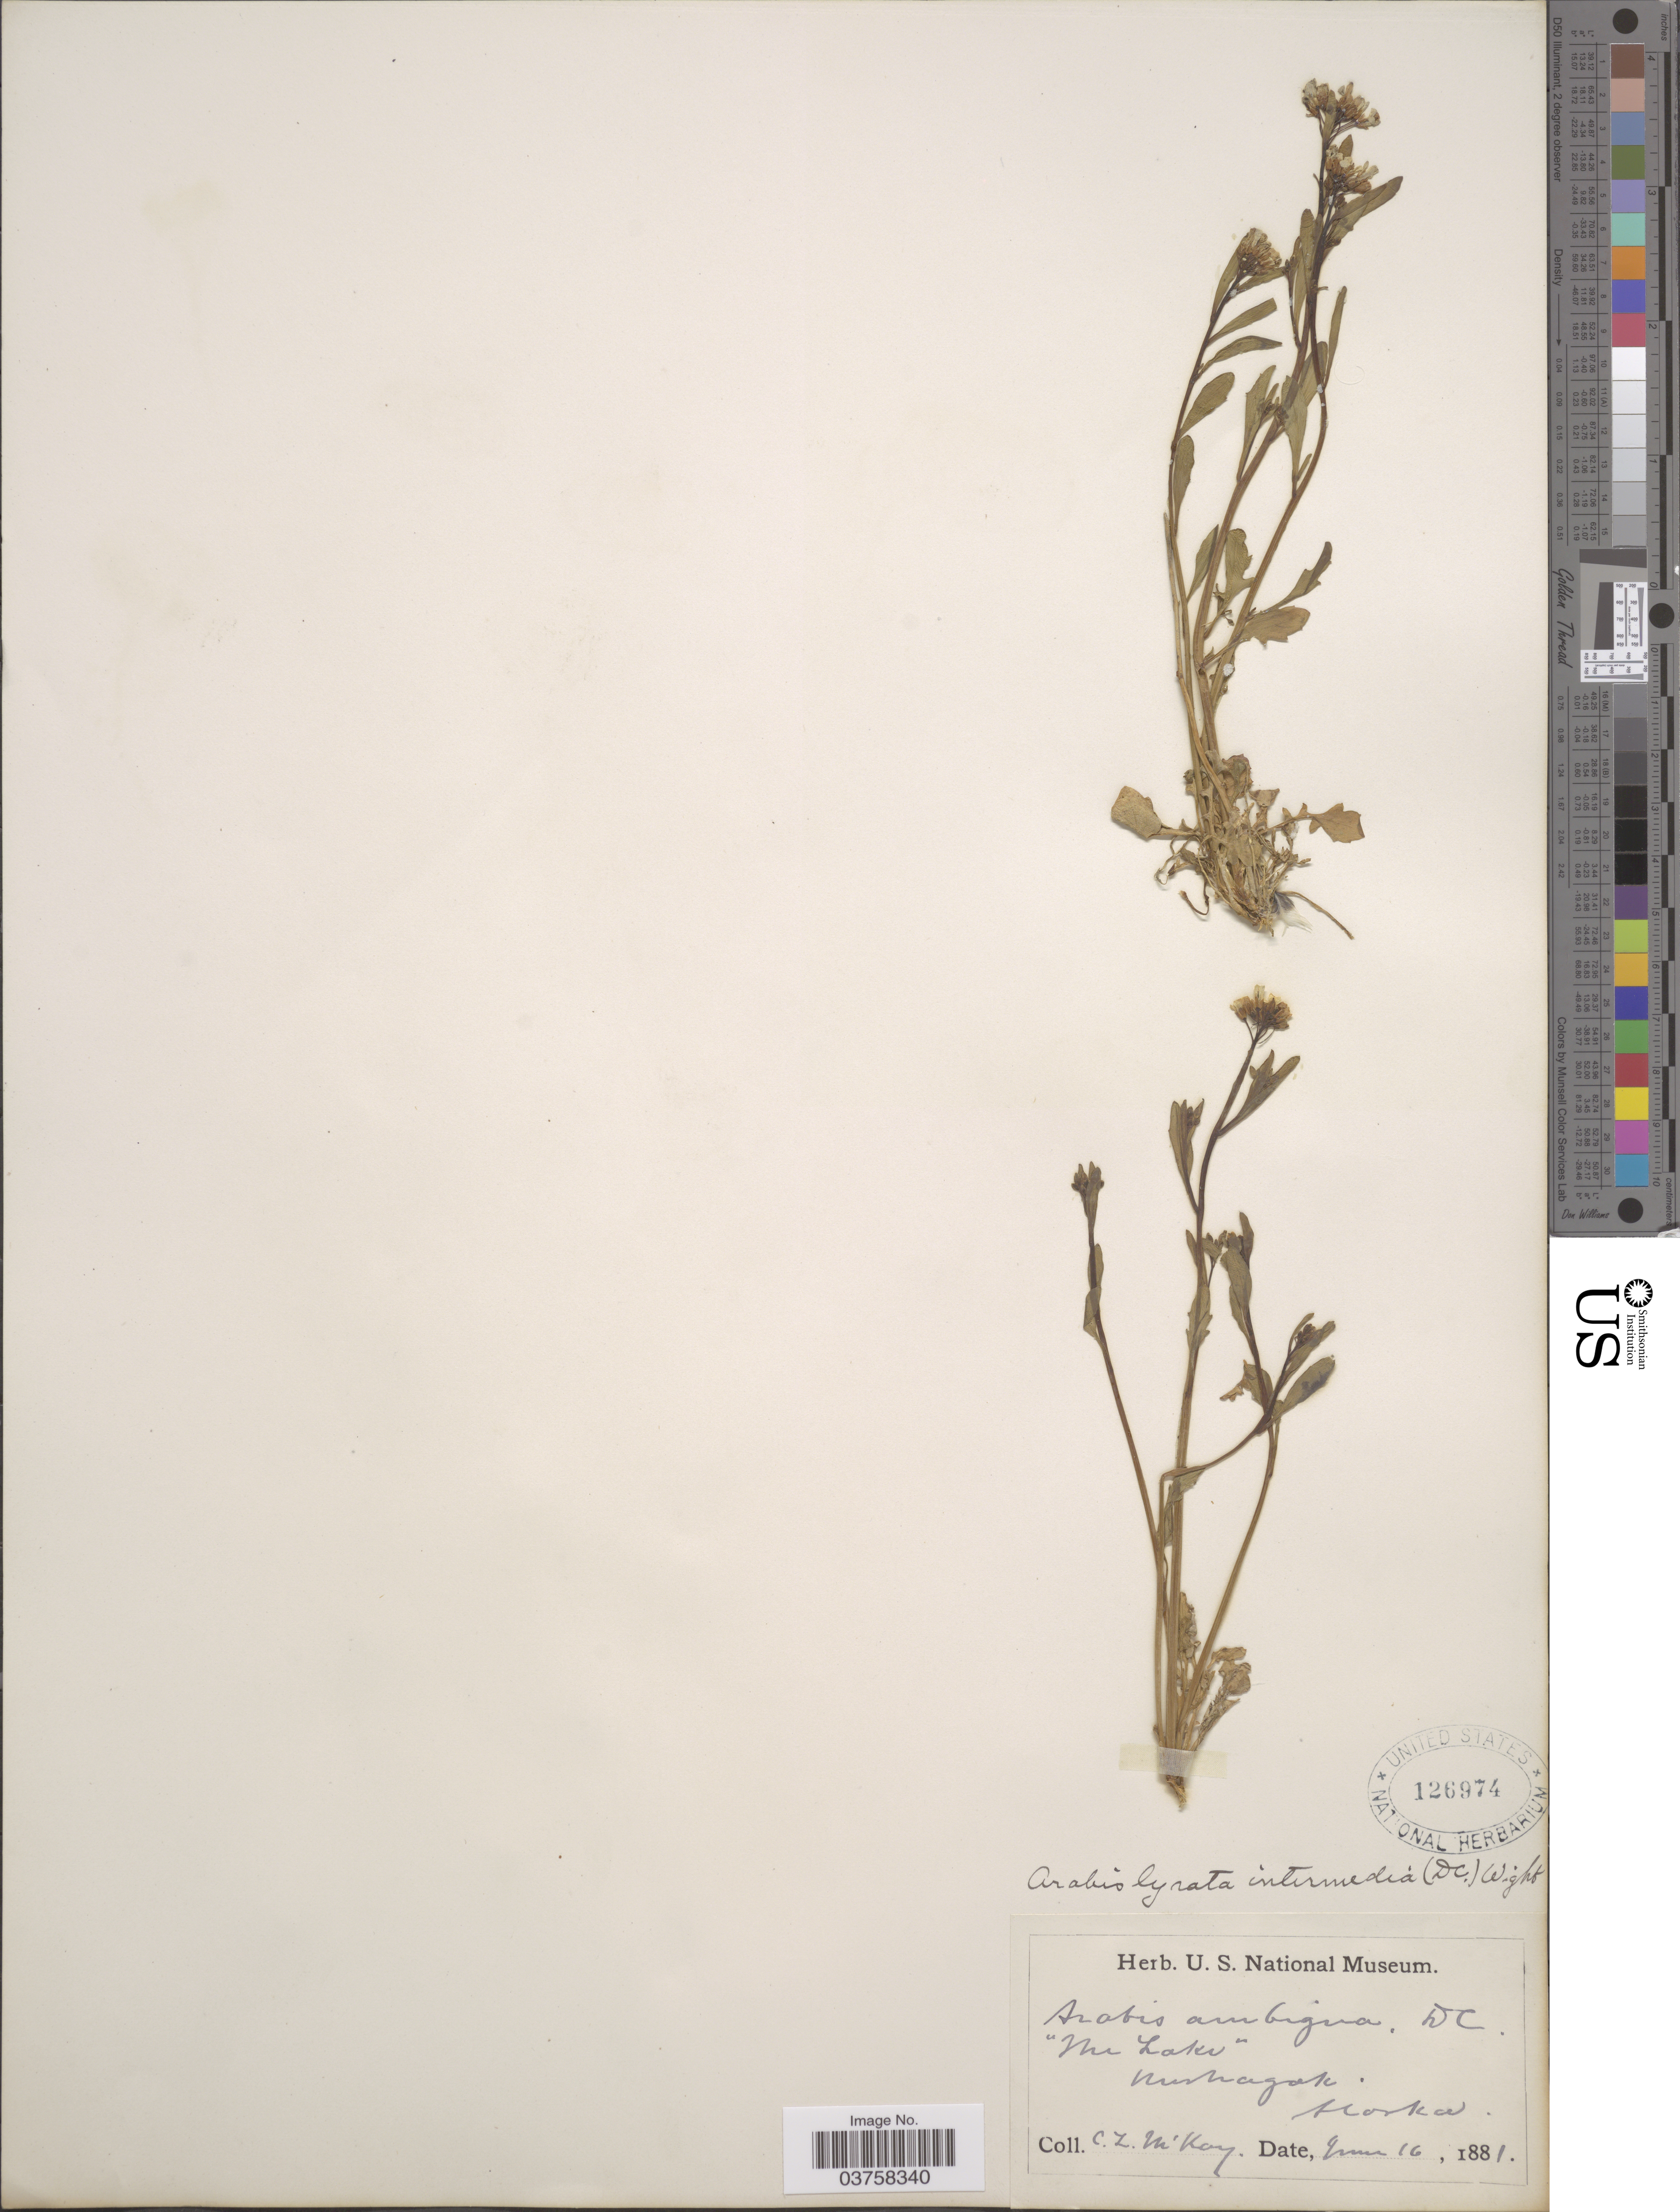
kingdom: Plantae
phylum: Tracheophyta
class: Magnoliopsida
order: Brassicales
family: Brassicaceae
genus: Arabidopsis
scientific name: Arabidopsis lyrata subsp. kamchatica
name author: (Fisch. ex DC.) O'Kane & Al-Shehbaz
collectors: C. McKay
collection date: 1881-06-16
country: United States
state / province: Alaska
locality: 'The Lake'. Nushagak.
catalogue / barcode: US 126974